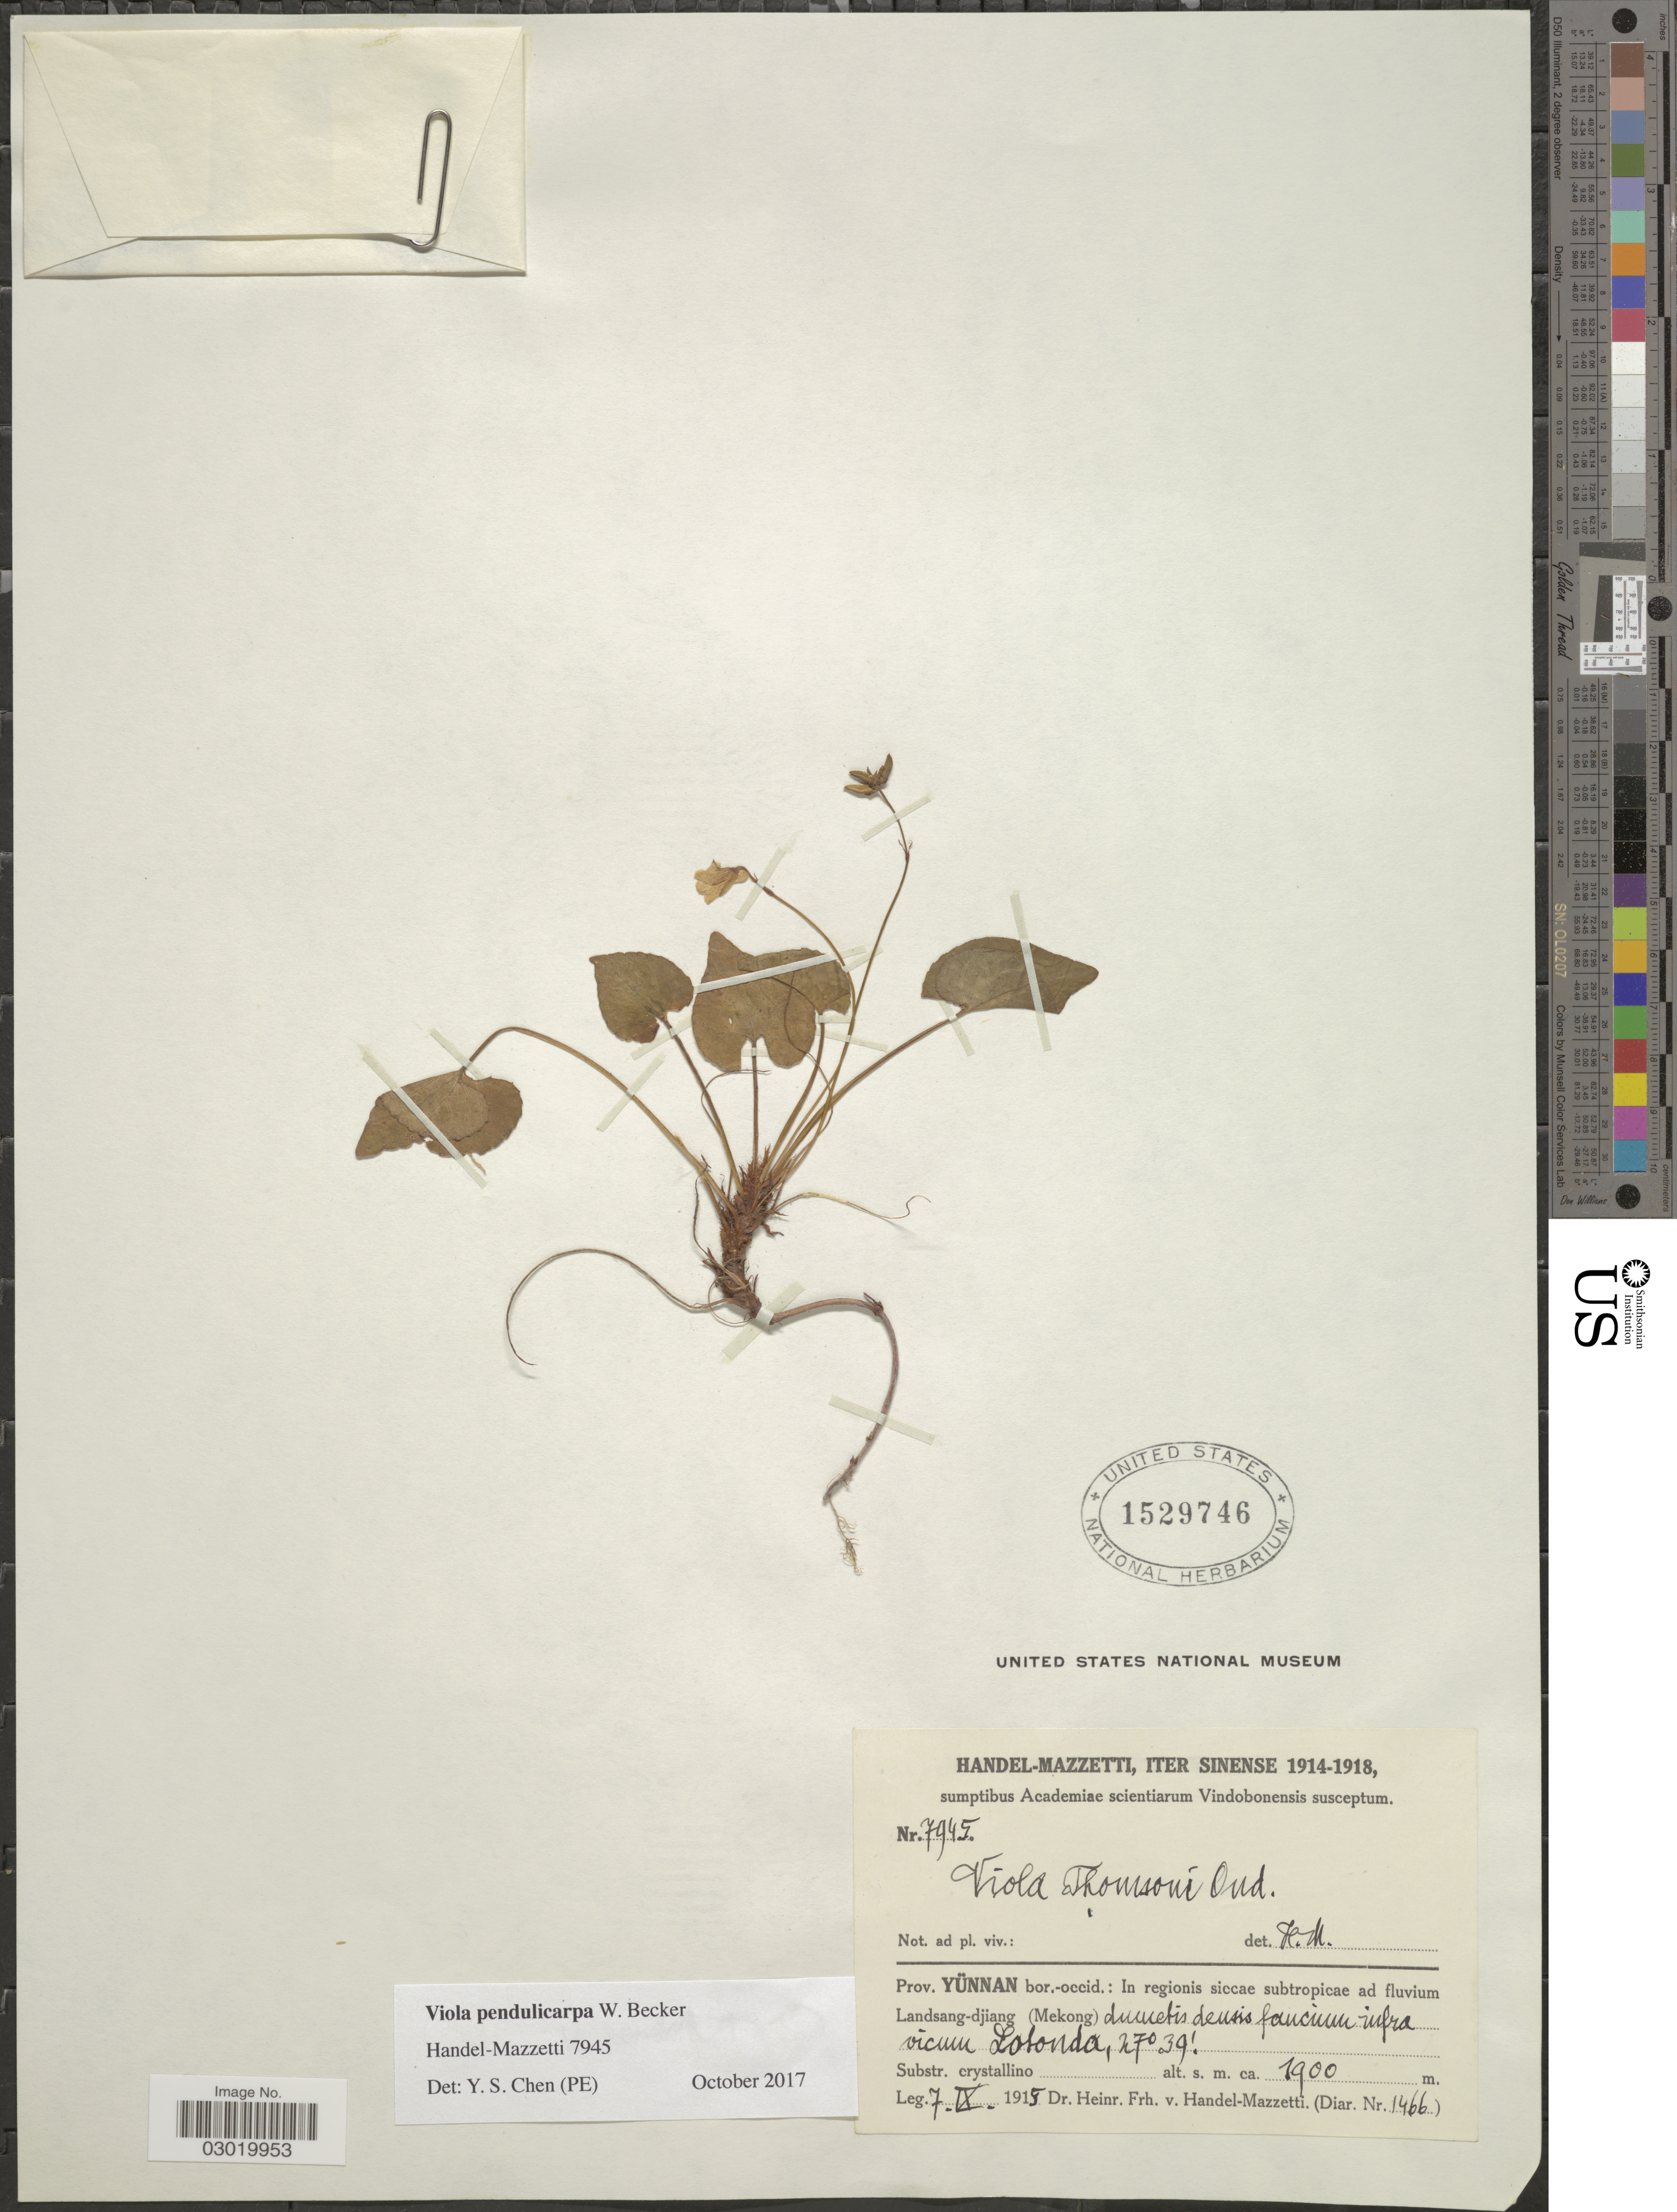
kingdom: Plantae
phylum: Tracheophyta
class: Magnoliopsida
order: Malpighiales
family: Violaceae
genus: Viola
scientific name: Viola pendulicarpa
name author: W. Becker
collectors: H. Handel-Mazzetti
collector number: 7945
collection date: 1915-09-07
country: China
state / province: Yunnan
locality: Prov. Yünnan bor.-occid.: In regionis siccae subtropicae ad fluvium Landsang-djiang (Mekong) dumetis densis faucium infra vicum Lotonda.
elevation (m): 1900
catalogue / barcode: US 1529746